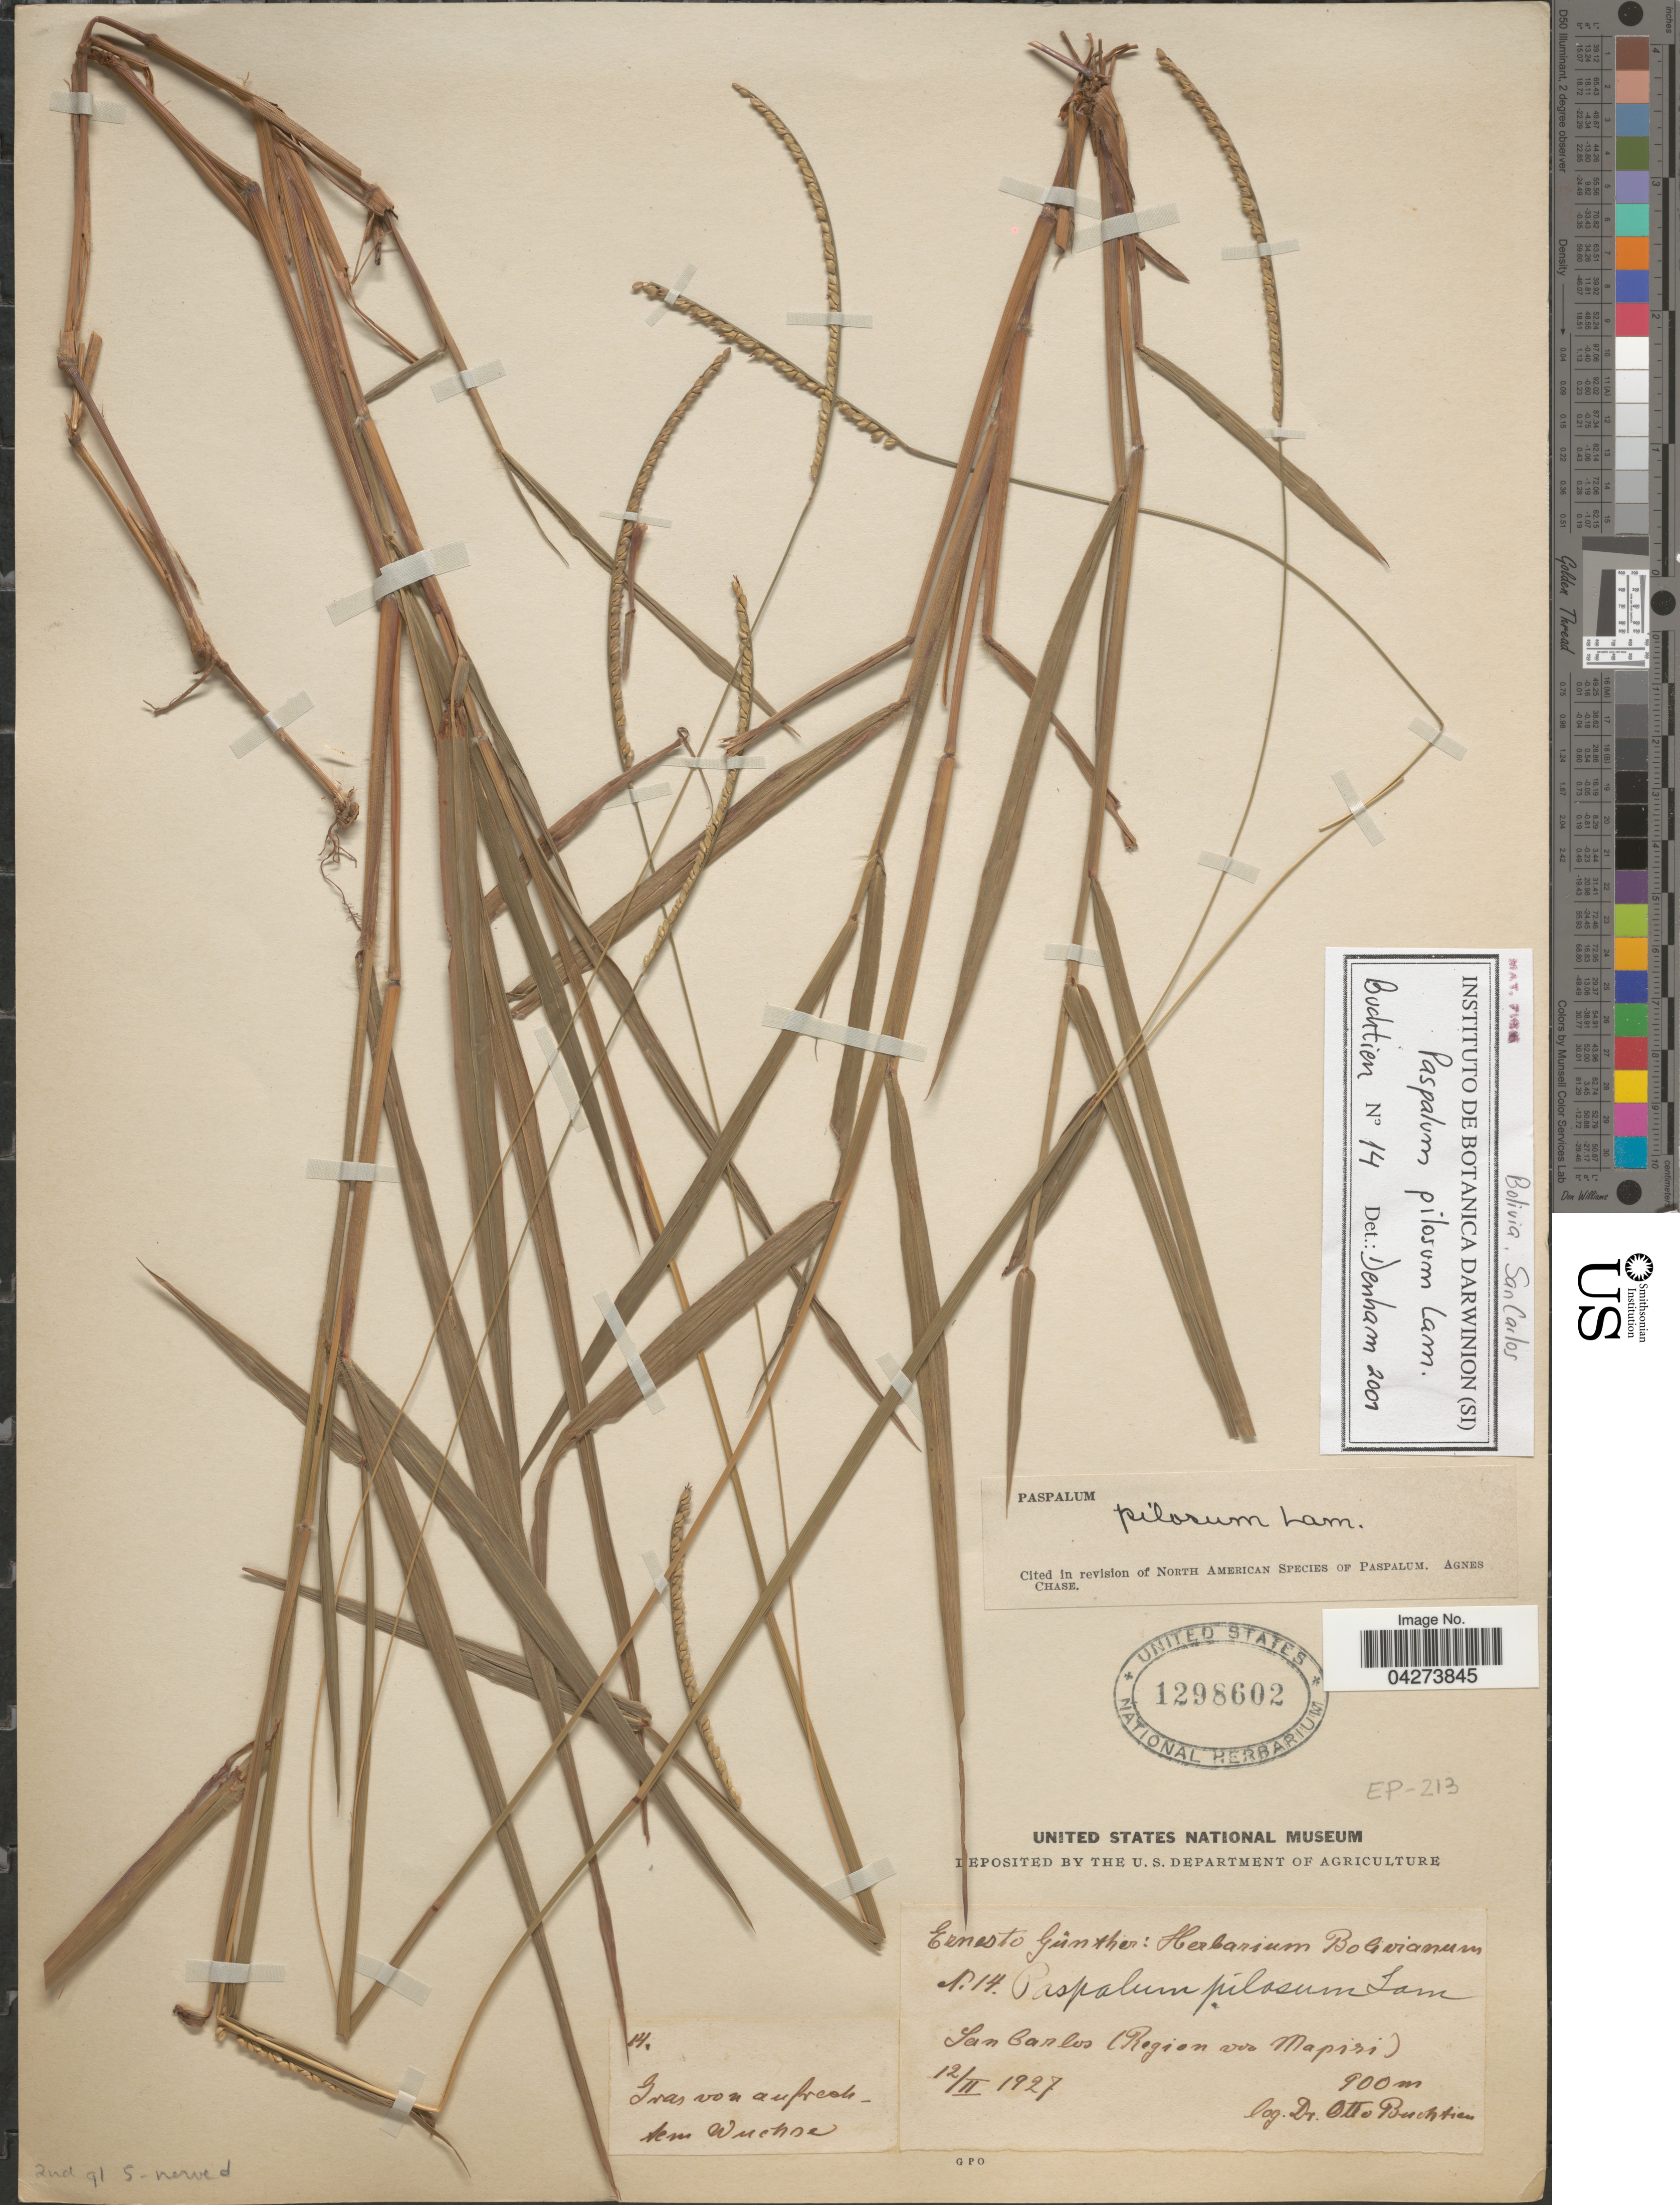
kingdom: Plantae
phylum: Tracheophyta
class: Liliopsida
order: Poales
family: Poaceae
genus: Paspalum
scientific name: Paspalum pilosum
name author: Lam.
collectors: O. Buchtien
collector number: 14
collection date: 1927-02-12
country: Bolivia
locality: San Carlos (Region von Mapiri).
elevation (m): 900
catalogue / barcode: US 1298602